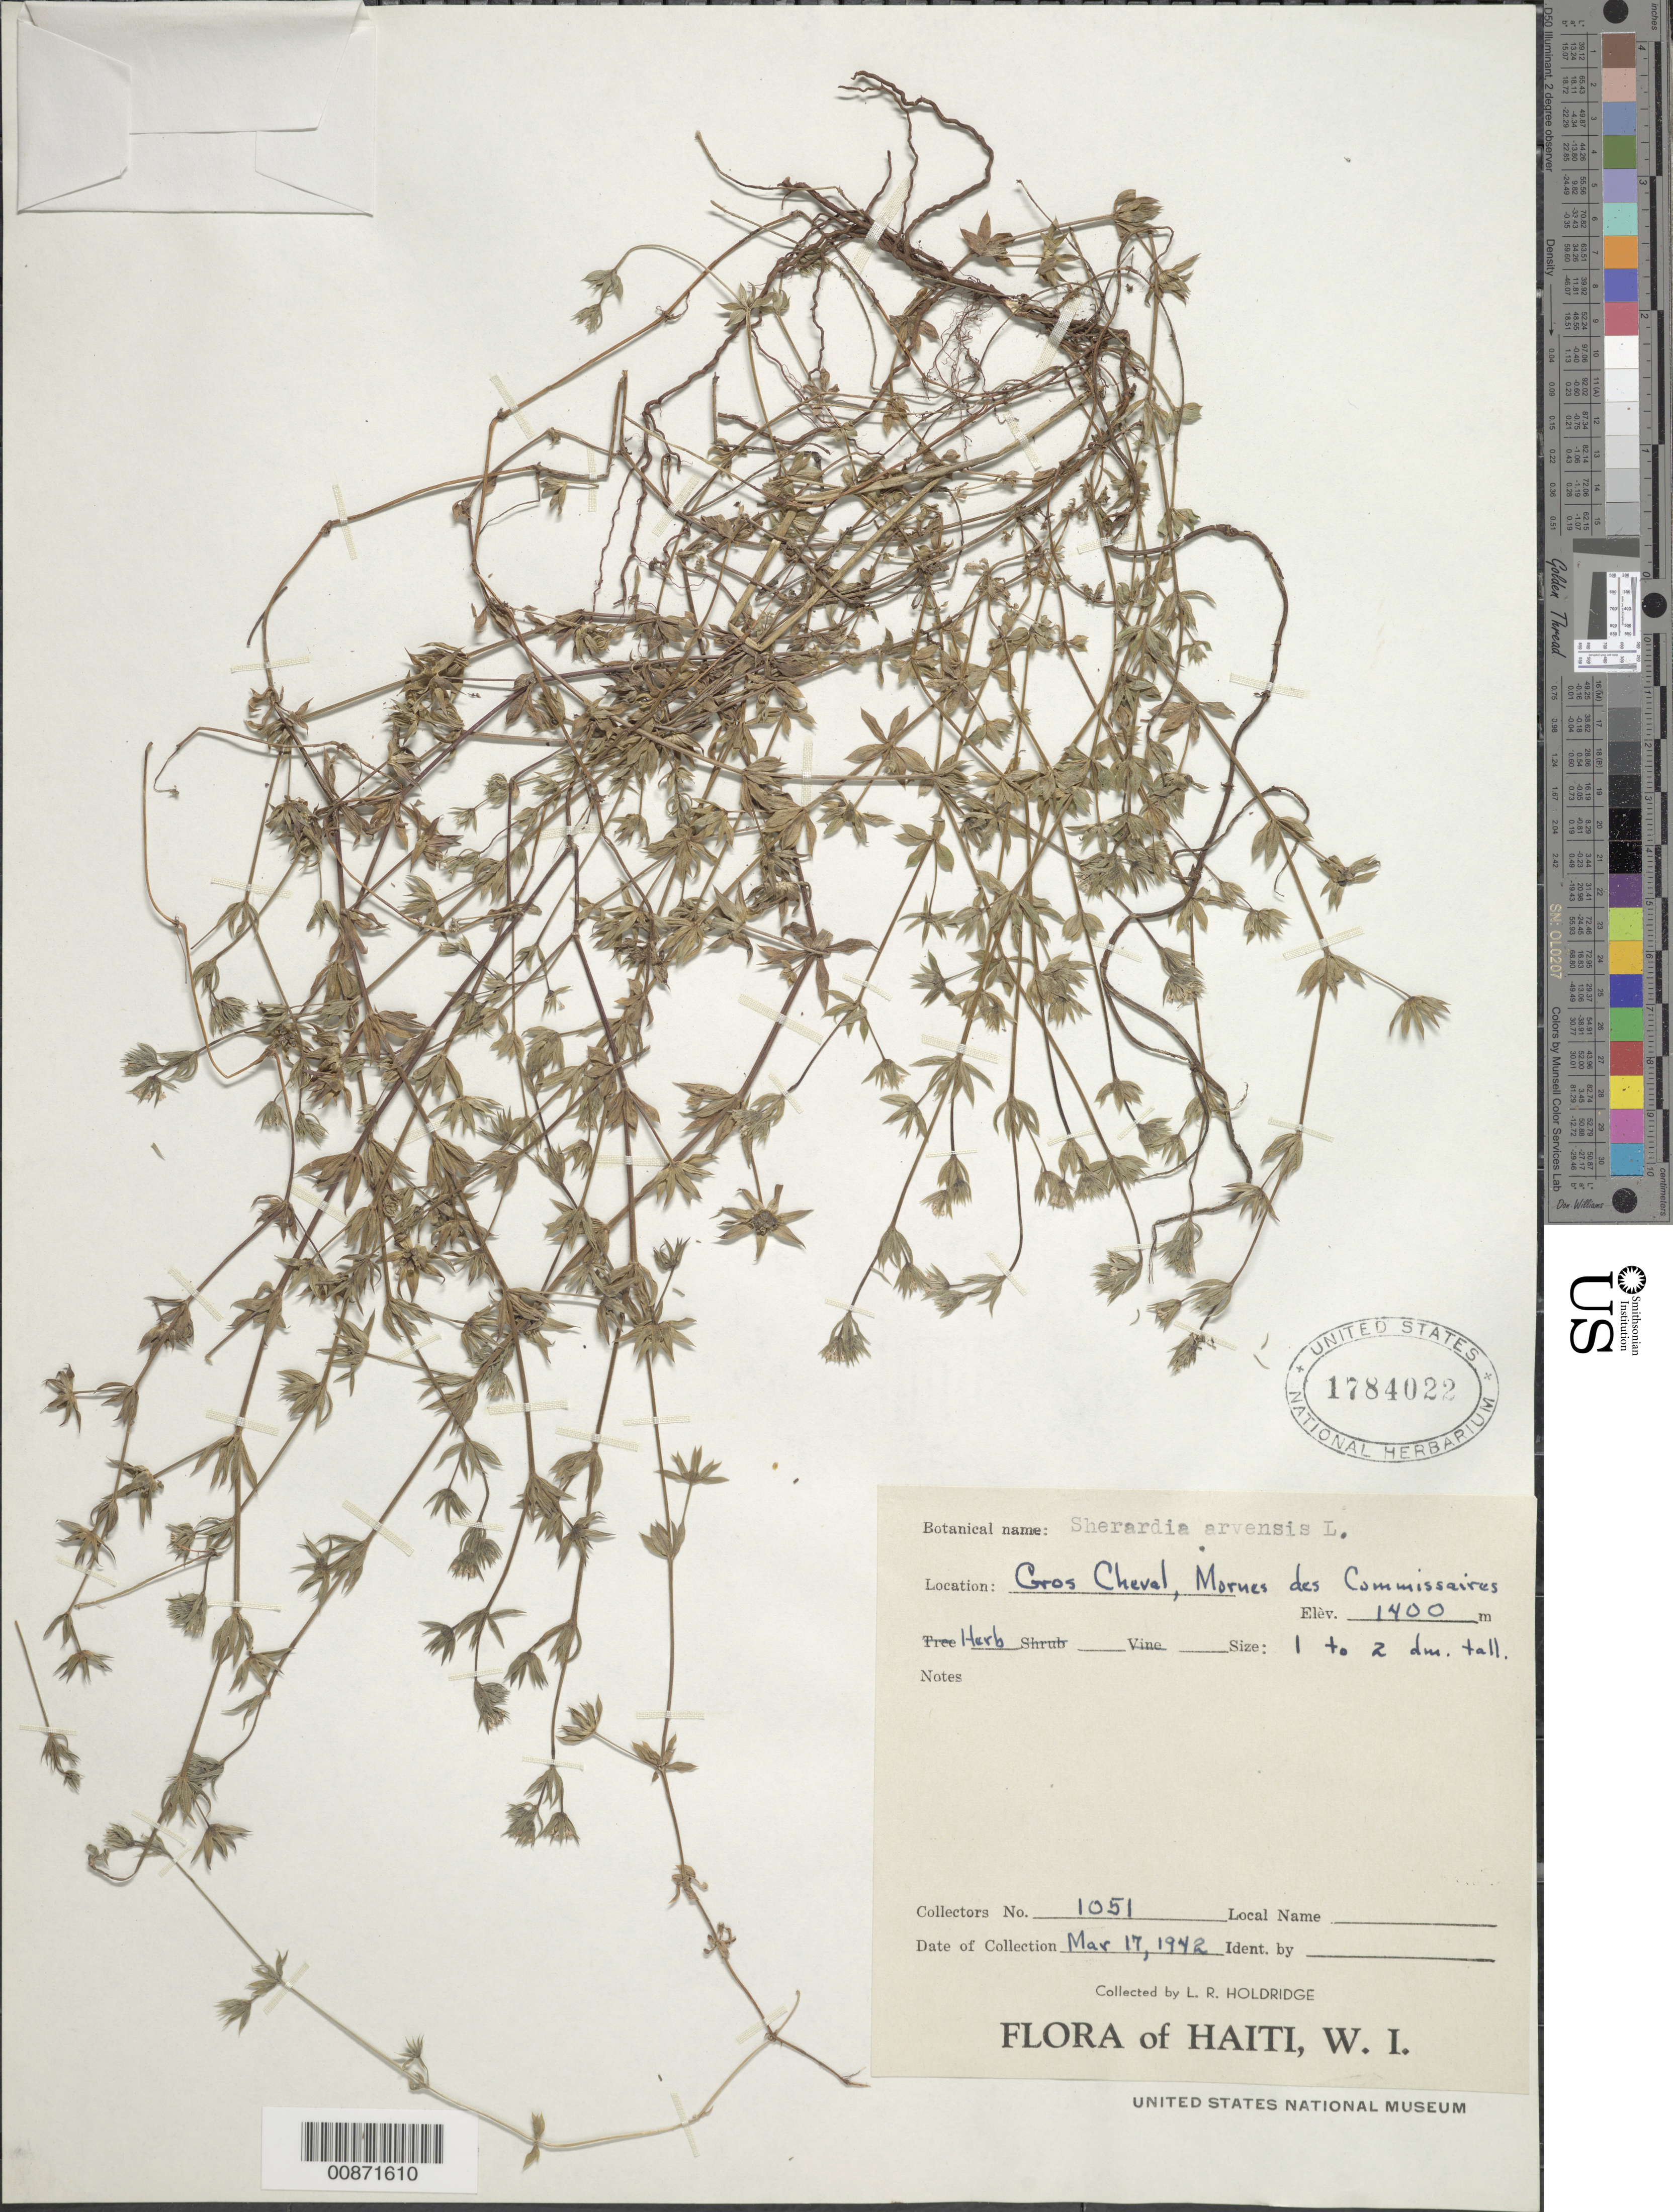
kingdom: Plantae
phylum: Tracheophyta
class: Magnoliopsida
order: Gentianales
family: Rubiaceae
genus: Sherardia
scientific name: Sherardia arvensis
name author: L.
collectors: L. Holdridge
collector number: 1051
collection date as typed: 17 Mar 1942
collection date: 1942-03-17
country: Haiti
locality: Gros Cheval, Mornes de Commissaires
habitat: Morne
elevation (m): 1400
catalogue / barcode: US 1784022